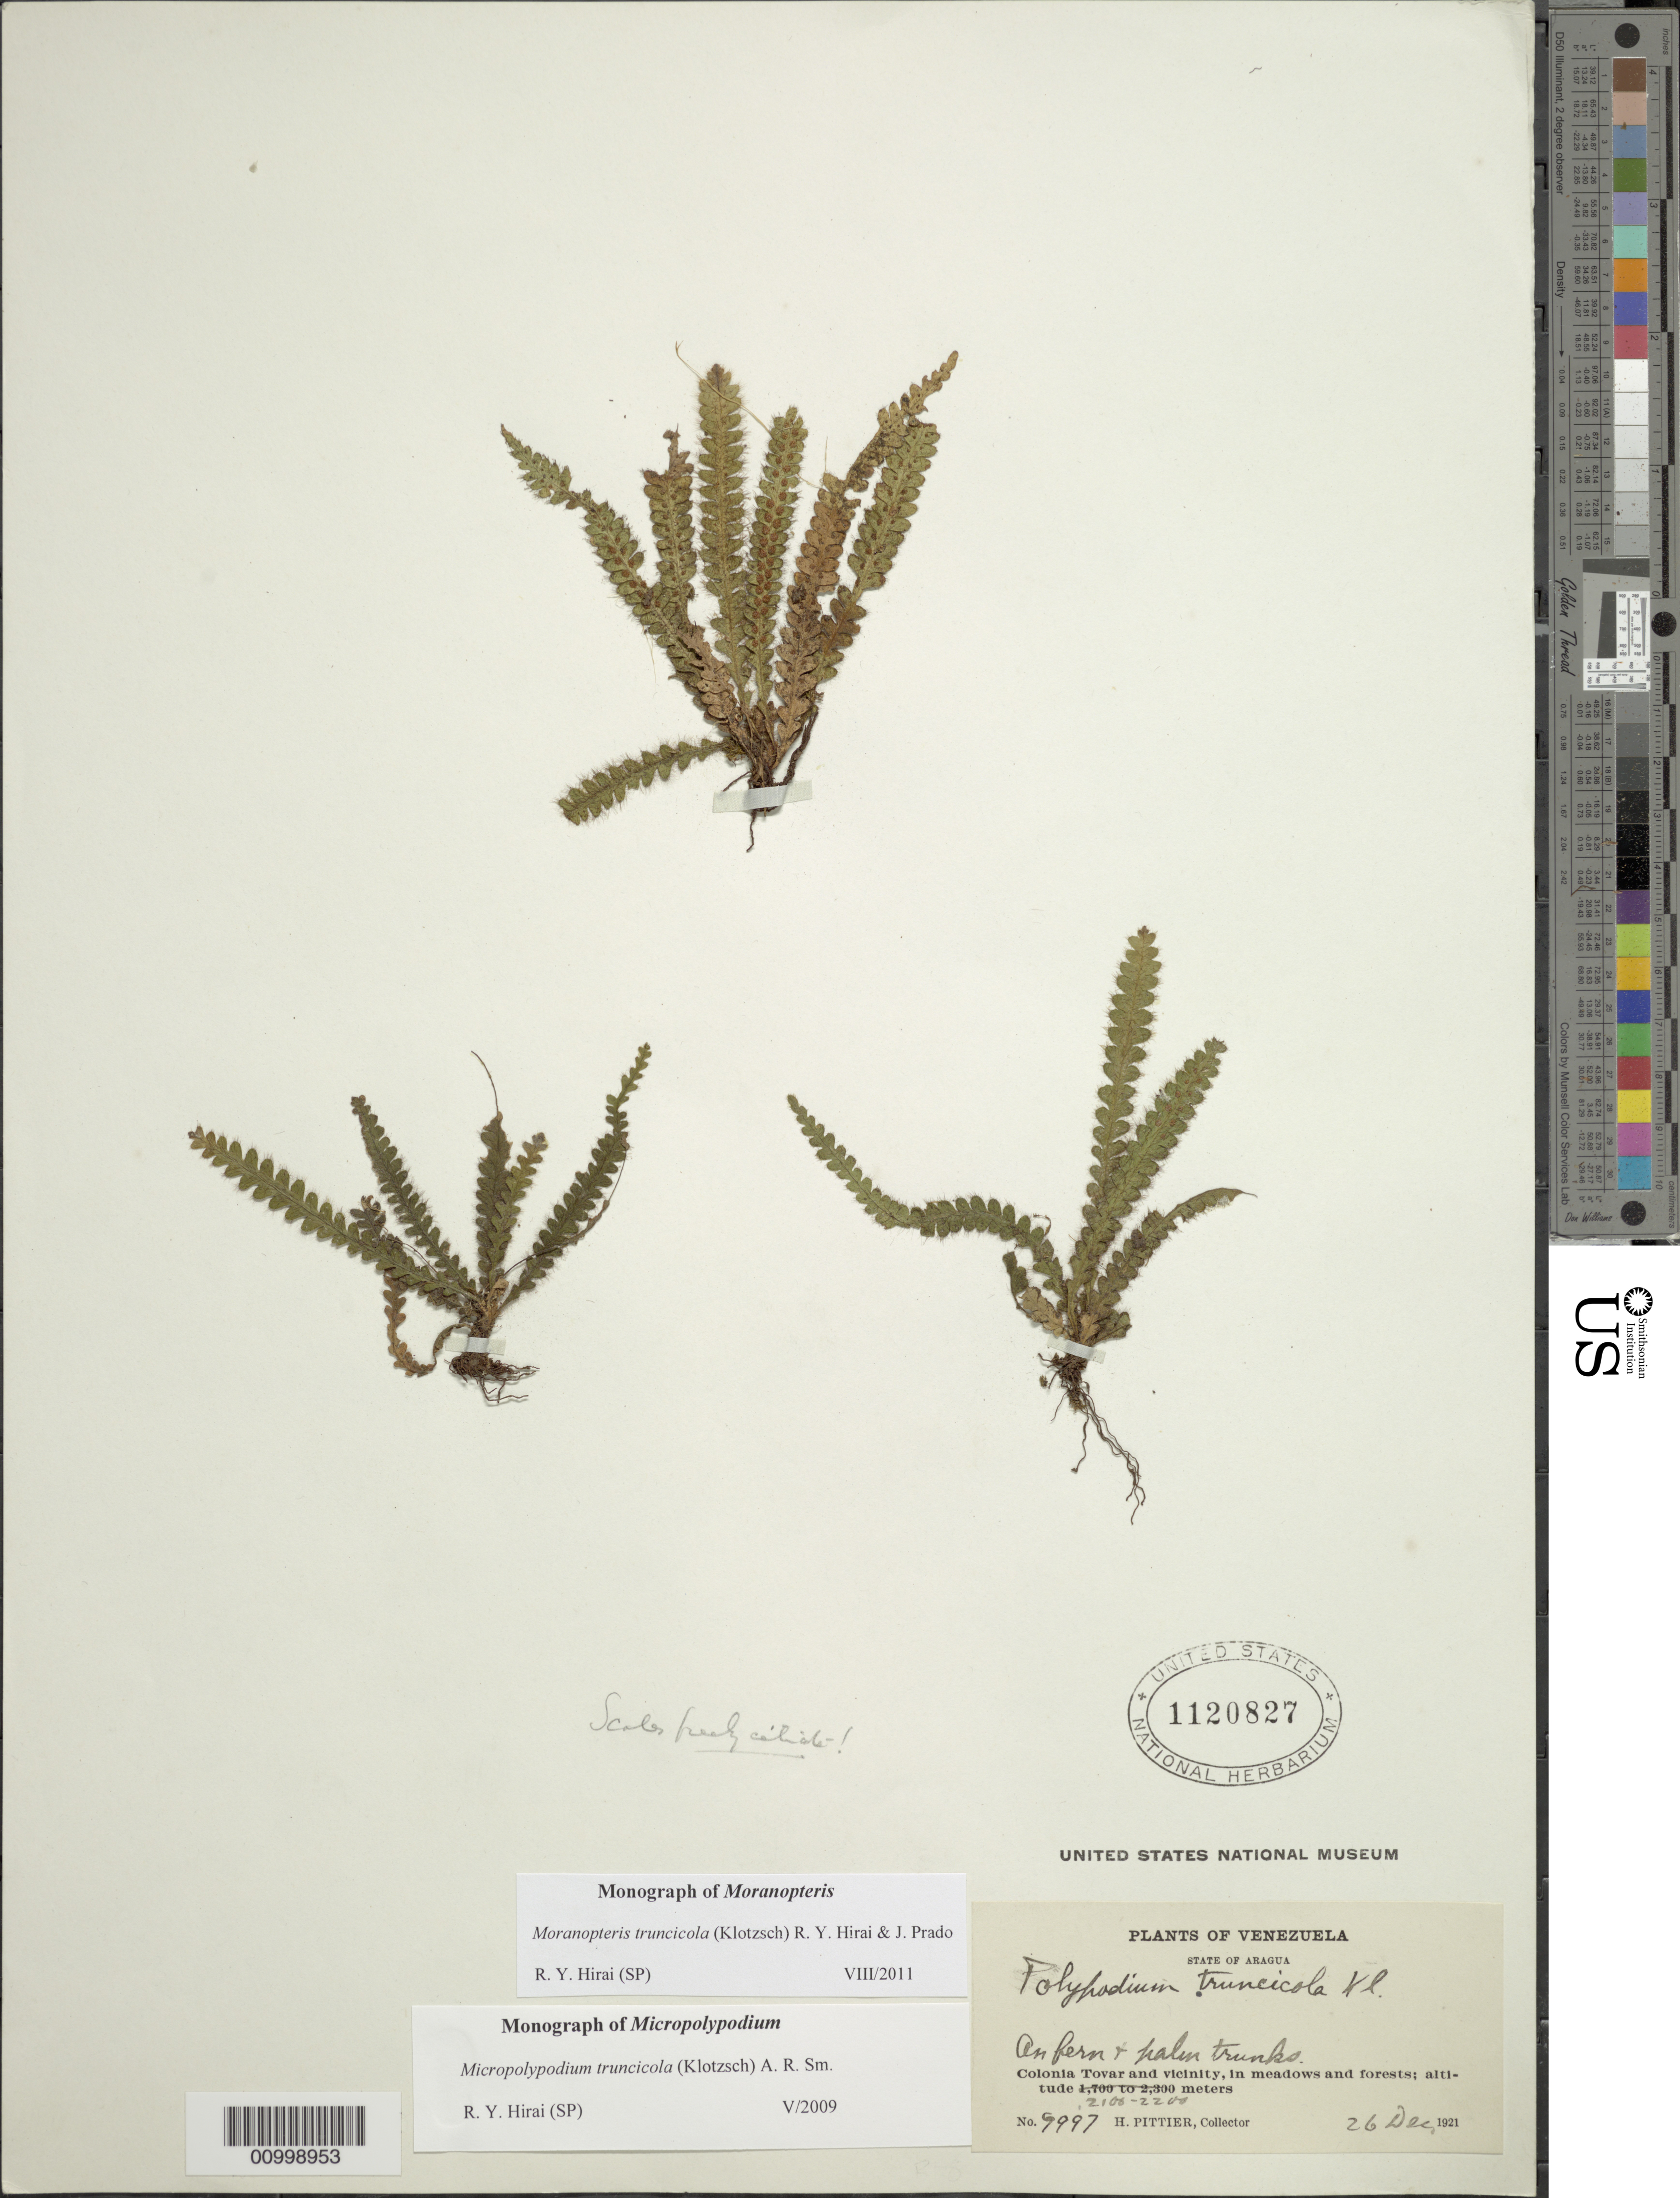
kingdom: Plantae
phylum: Tracheophyta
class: Polypodiopsida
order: Polypodiales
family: Polypodiaceae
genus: Moranopteris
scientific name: Moranopteris truncicola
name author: (Klotzsch) R. Y. Hirai & J. Prado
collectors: H. F. Pittier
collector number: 9997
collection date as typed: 26-Dec-21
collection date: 1921-12-26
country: Venezuela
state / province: Aragua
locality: Colnia Tovar and vic.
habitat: in meadows and forest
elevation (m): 2100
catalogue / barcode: US 1120827